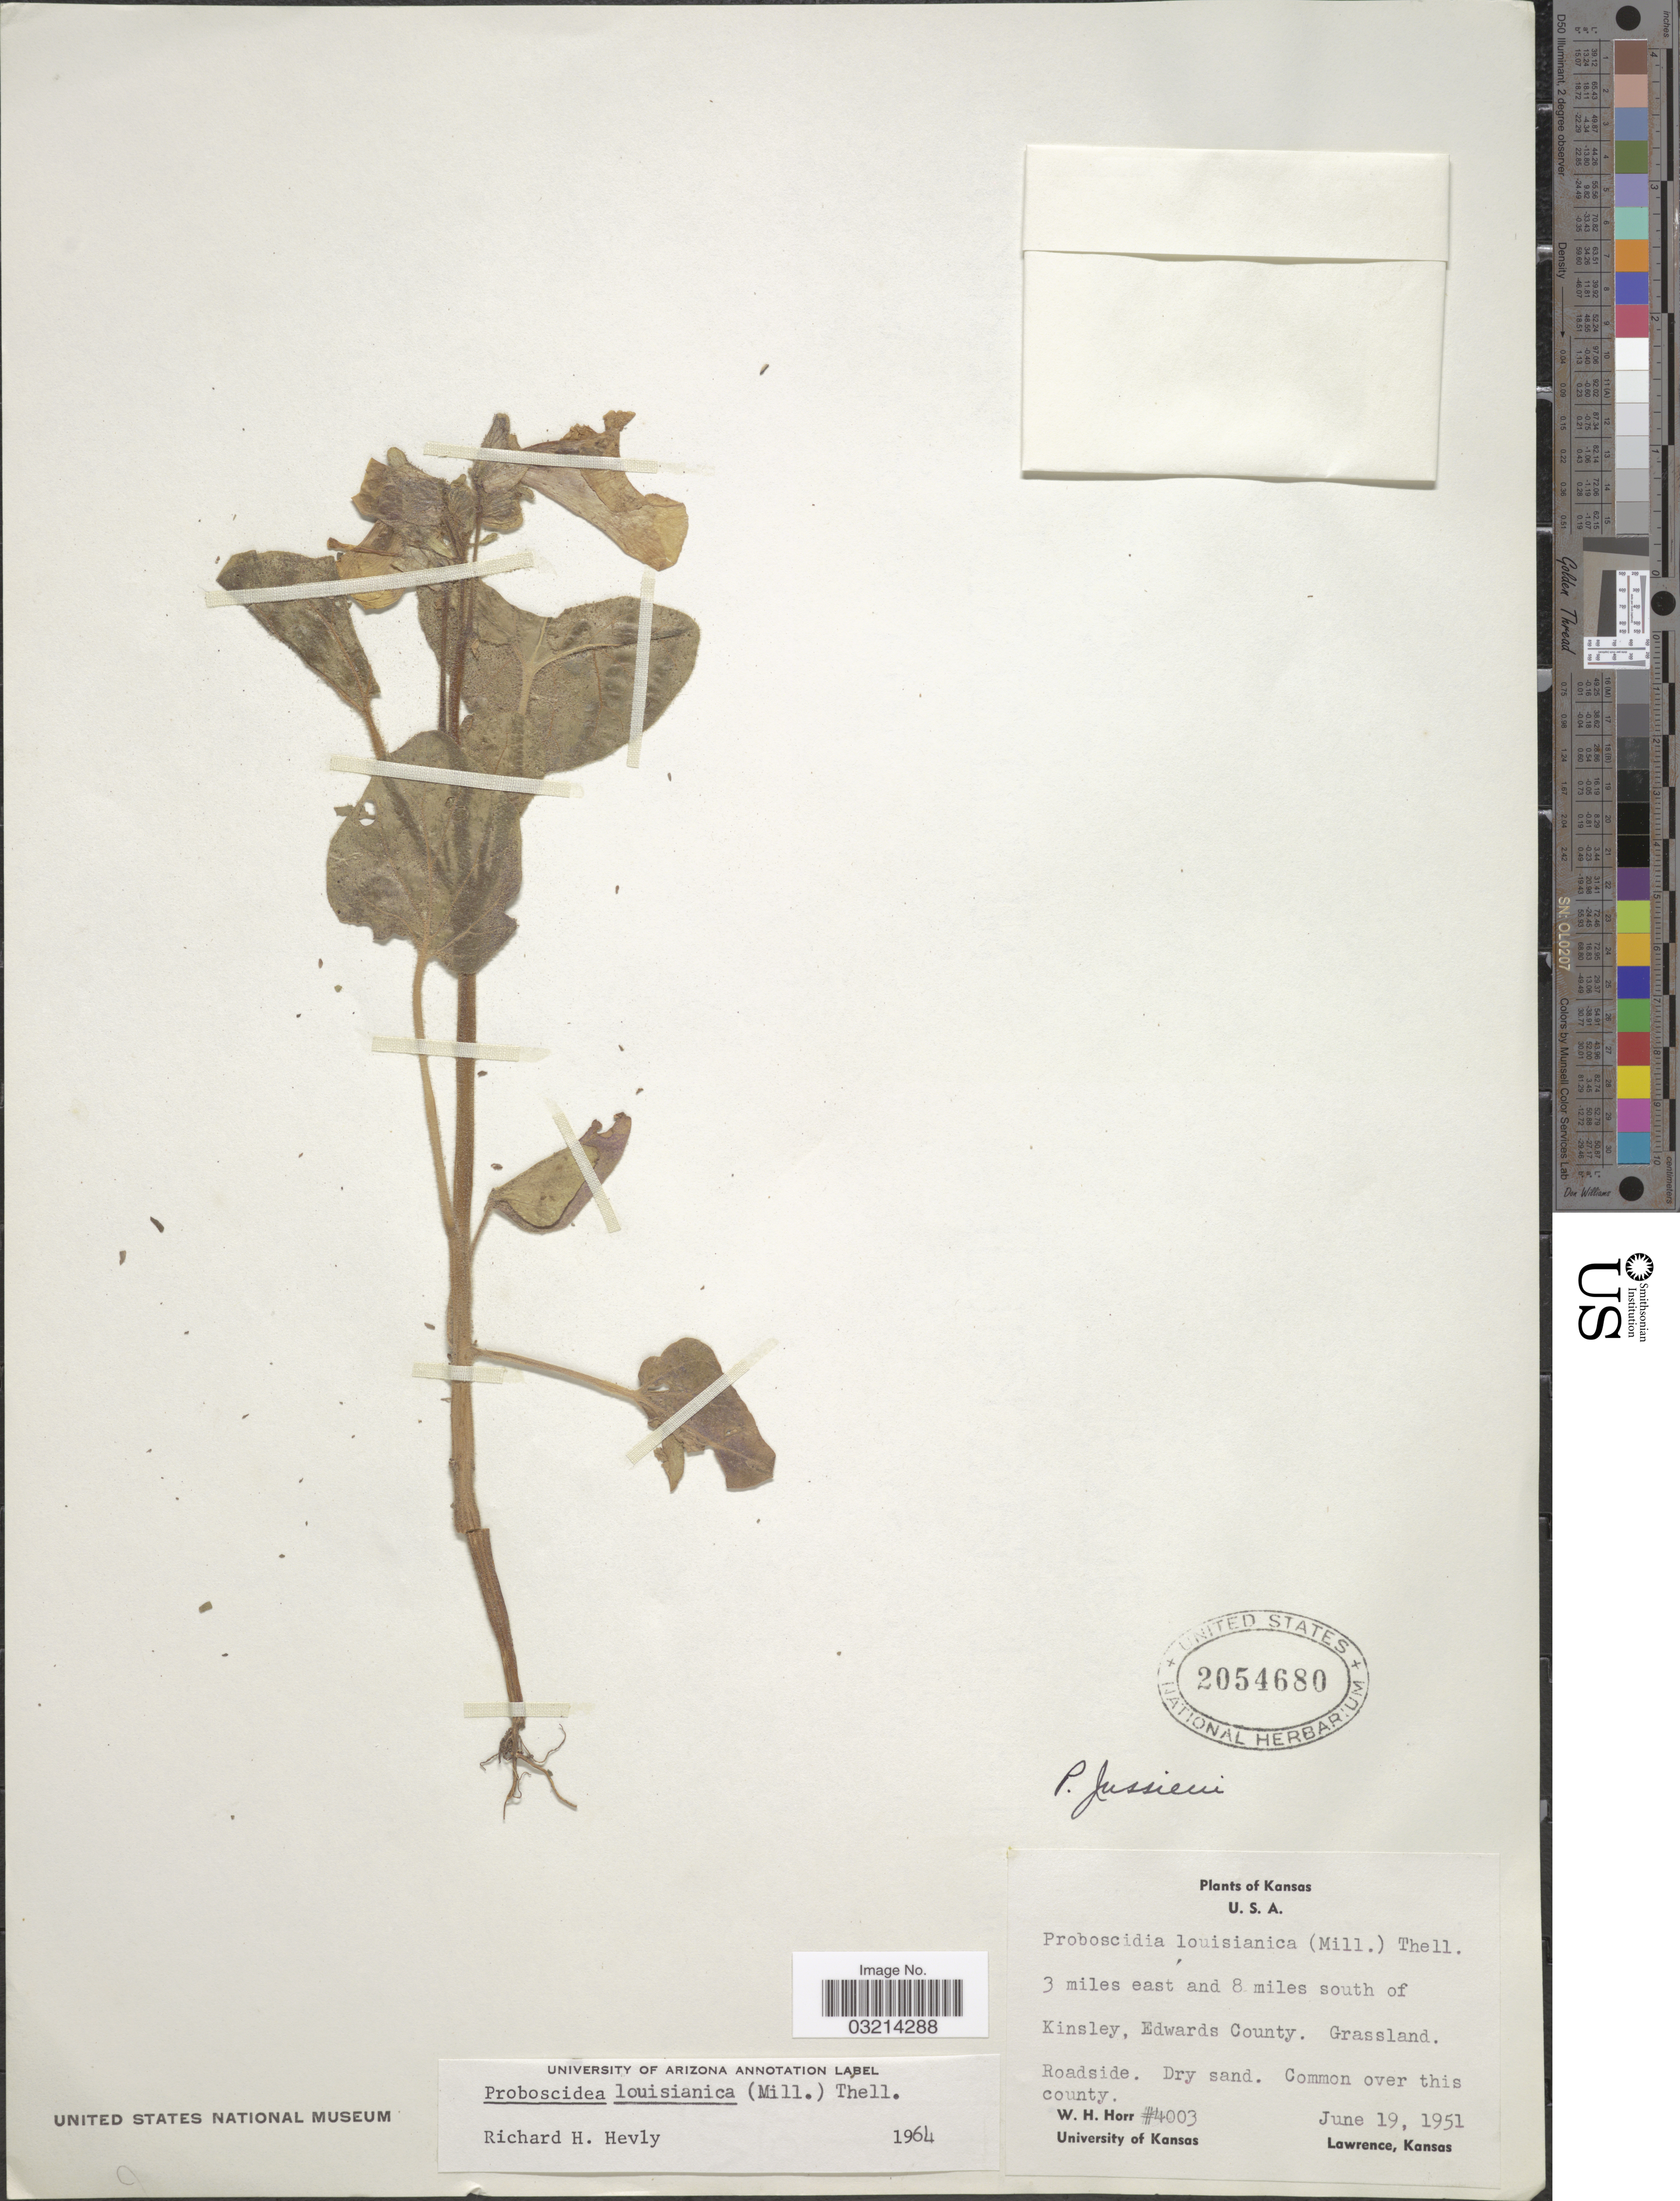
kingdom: Plantae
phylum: Tracheophyta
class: Magnoliopsida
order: Lamiales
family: Martyniaceae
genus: Proboscidea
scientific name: Proboscidea louisianica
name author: Thell.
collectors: W. H. Horr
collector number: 4003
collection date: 1951-06-19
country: United States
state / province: Kansas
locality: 3 miles east and 8 miles south of Kinsley, Edwards County. Grassland. Roadside.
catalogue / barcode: US 2054680